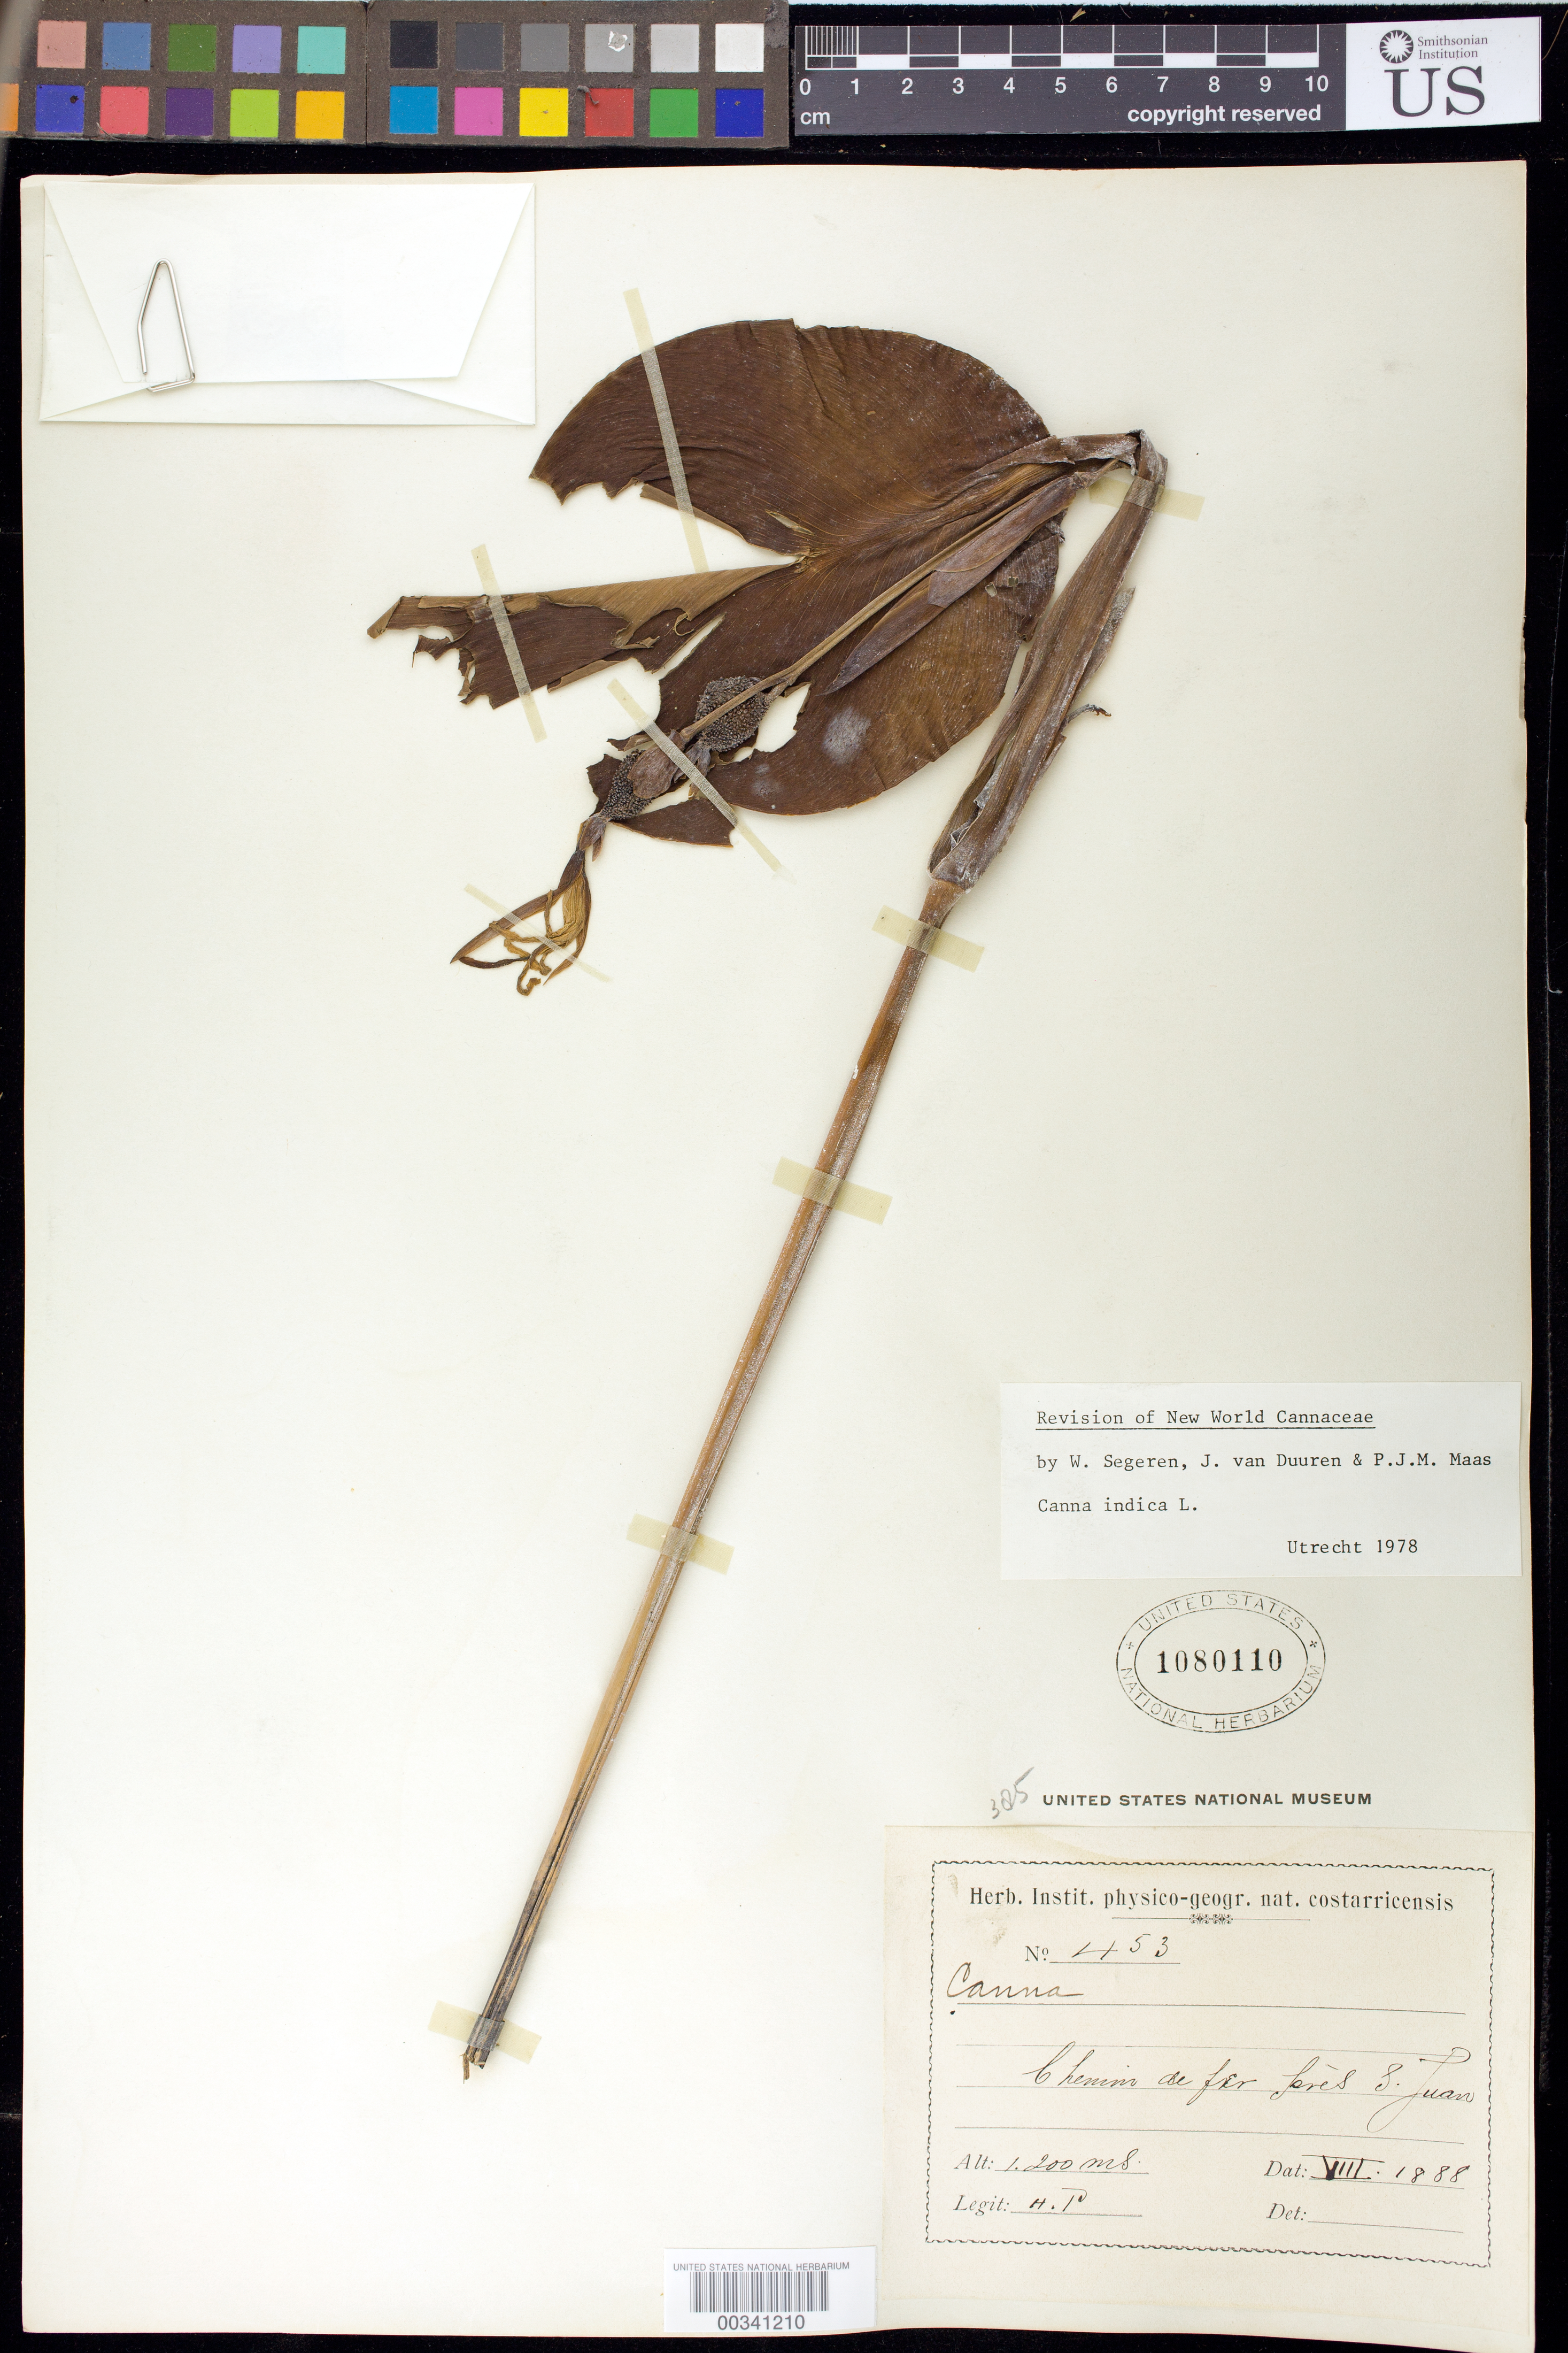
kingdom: Plantae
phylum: Tracheophyta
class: Liliopsida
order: Zingiberales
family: Cannaceae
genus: Canna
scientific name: Canna indica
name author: L.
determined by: Segeren, W.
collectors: H. F. Pittier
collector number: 453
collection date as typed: Aug 1888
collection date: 1888-08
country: Costa Rica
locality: Chemin de Fer pres S. Juan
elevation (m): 1200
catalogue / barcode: US 1080110